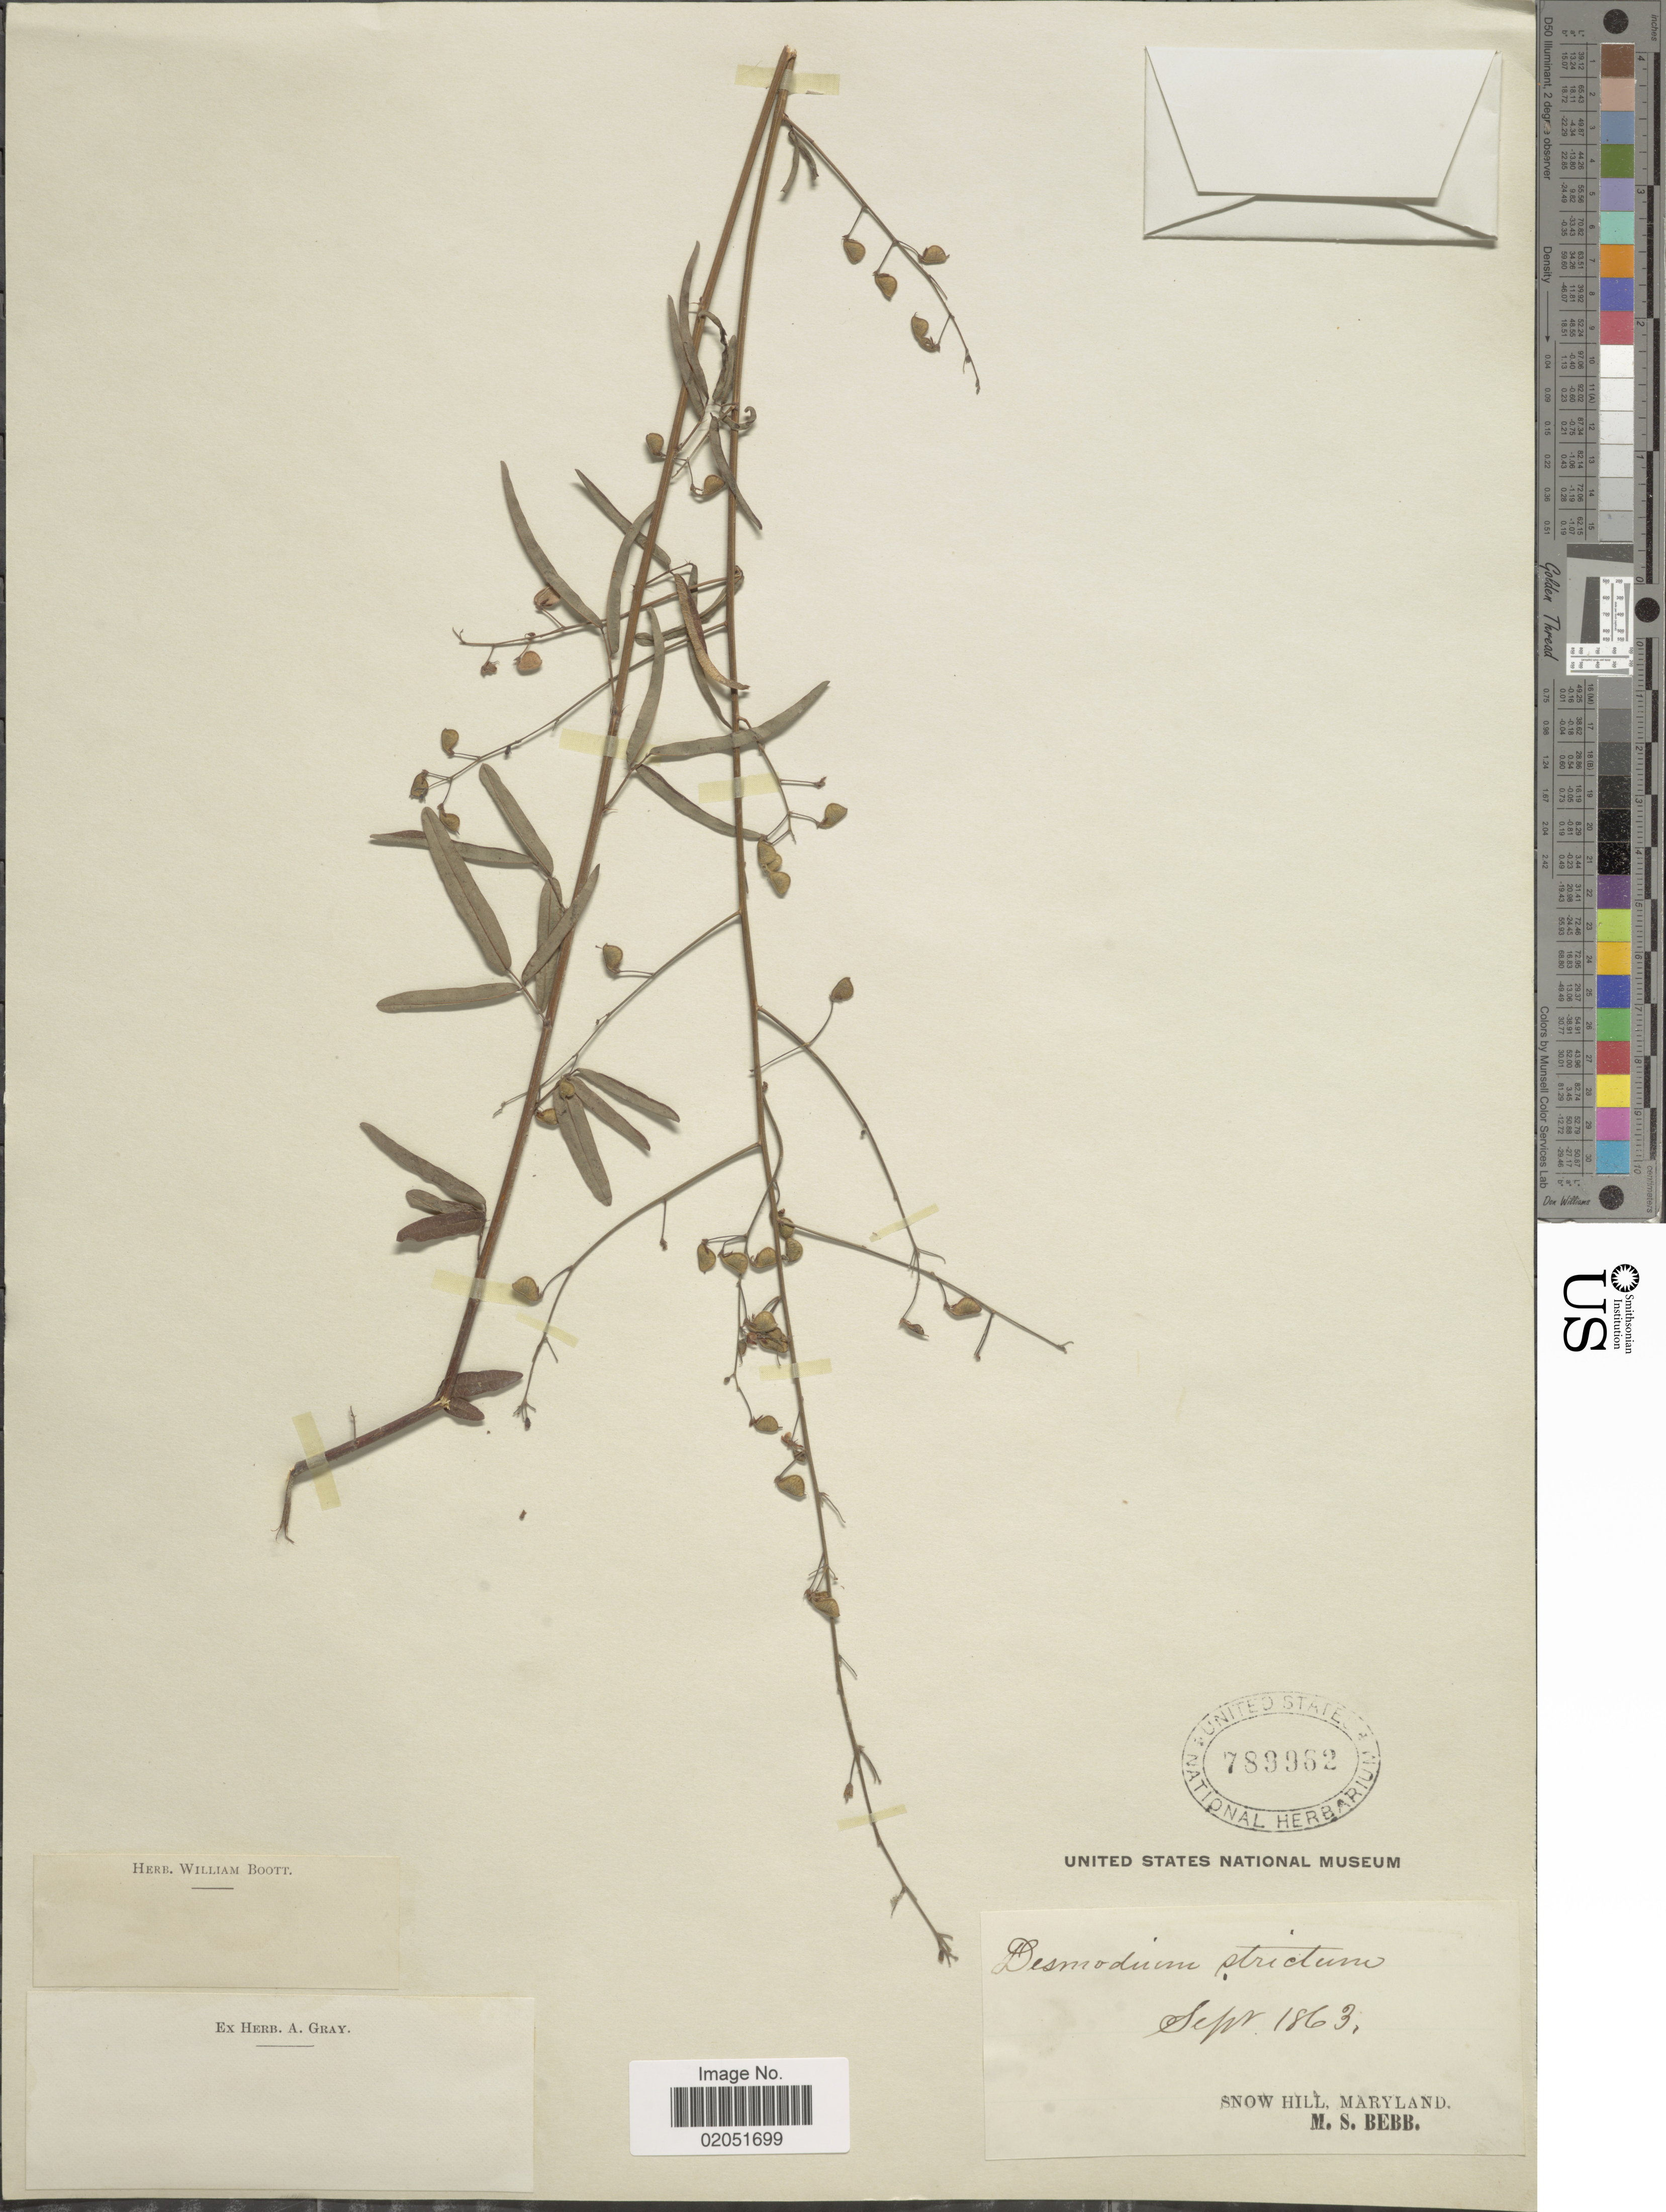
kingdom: Plantae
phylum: Tracheophyta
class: Magnoliopsida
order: Fabales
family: Fabaceae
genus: Desmodium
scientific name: Desmodium strictum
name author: (Pursh) DC.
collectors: M. Bebb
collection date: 1863-09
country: United States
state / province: Maryland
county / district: Worcester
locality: Snow Hill, Maryland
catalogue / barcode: US 789982